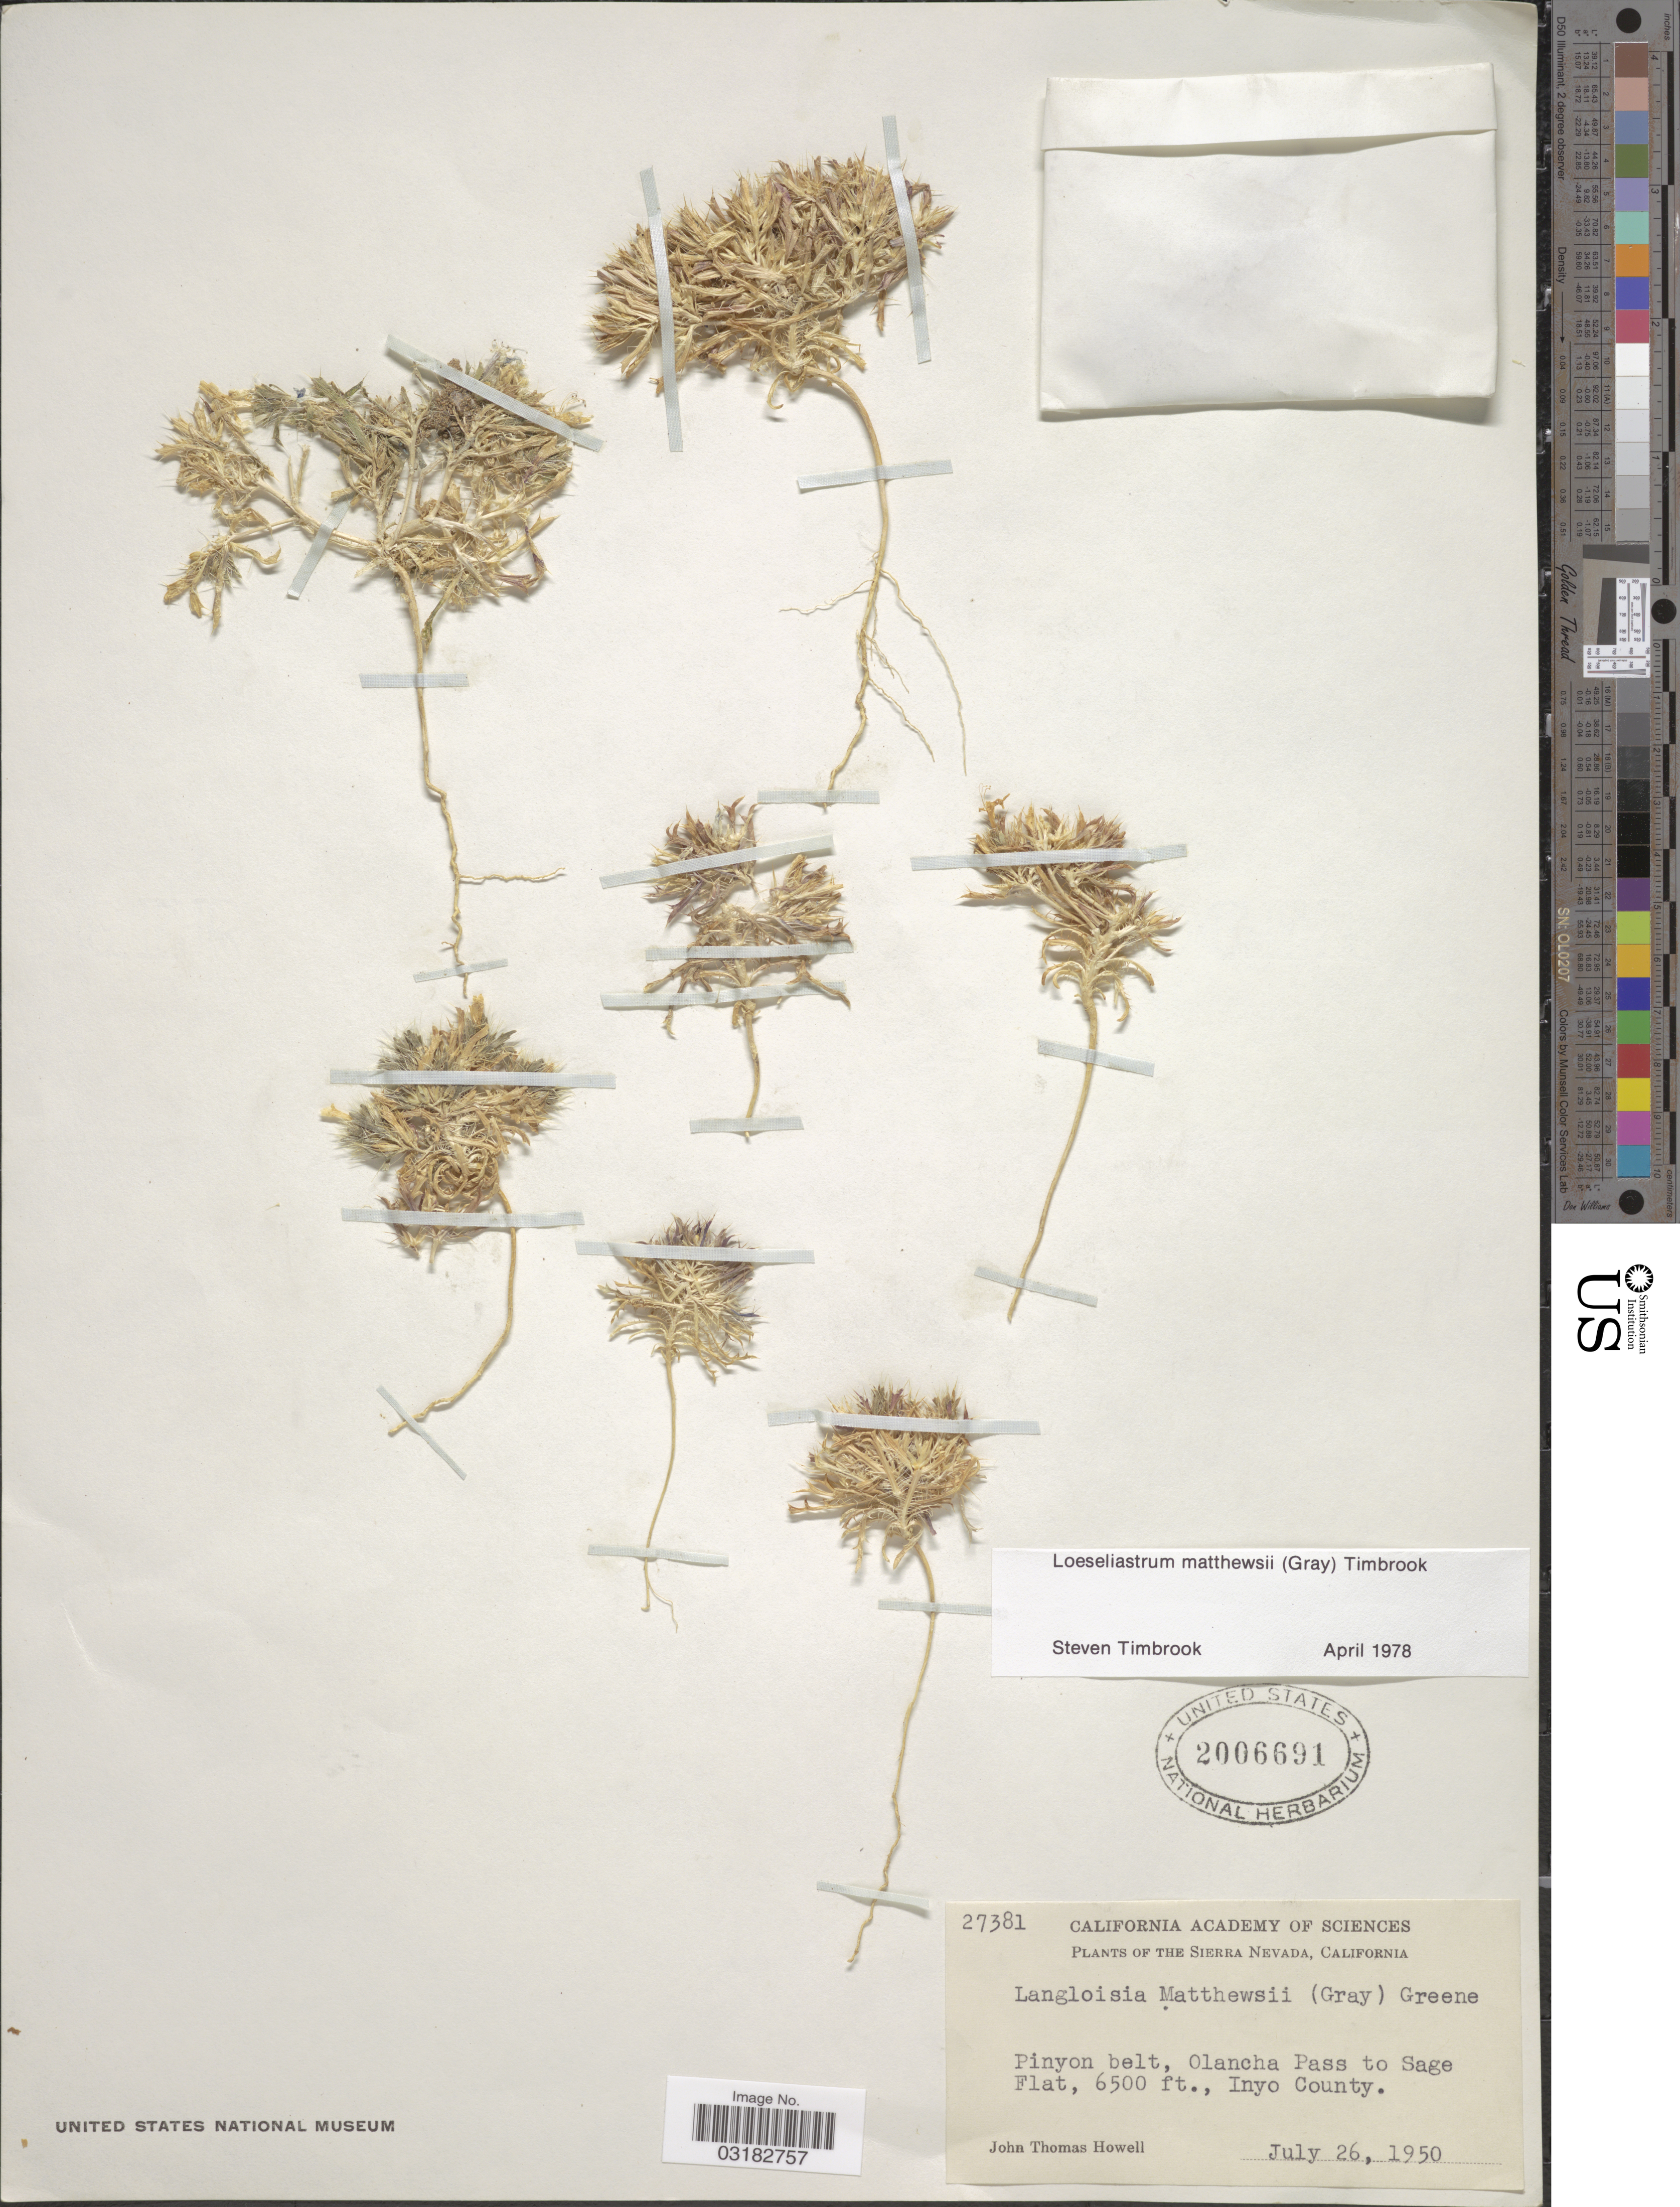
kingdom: Plantae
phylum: Tracheophyta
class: Magnoliopsida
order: Ericales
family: Polemoniaceae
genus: Loeseliastrum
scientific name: Loeseliastrum matthewsii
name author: (A. Gray) Timbrook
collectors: J. T. Howell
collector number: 27381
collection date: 1950-07-26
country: United States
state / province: California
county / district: Inyo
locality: Sierra Nevada. Pinyon belt, Olancha Pass to Sage Flat. Inyo County.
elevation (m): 1981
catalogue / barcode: US 2006691